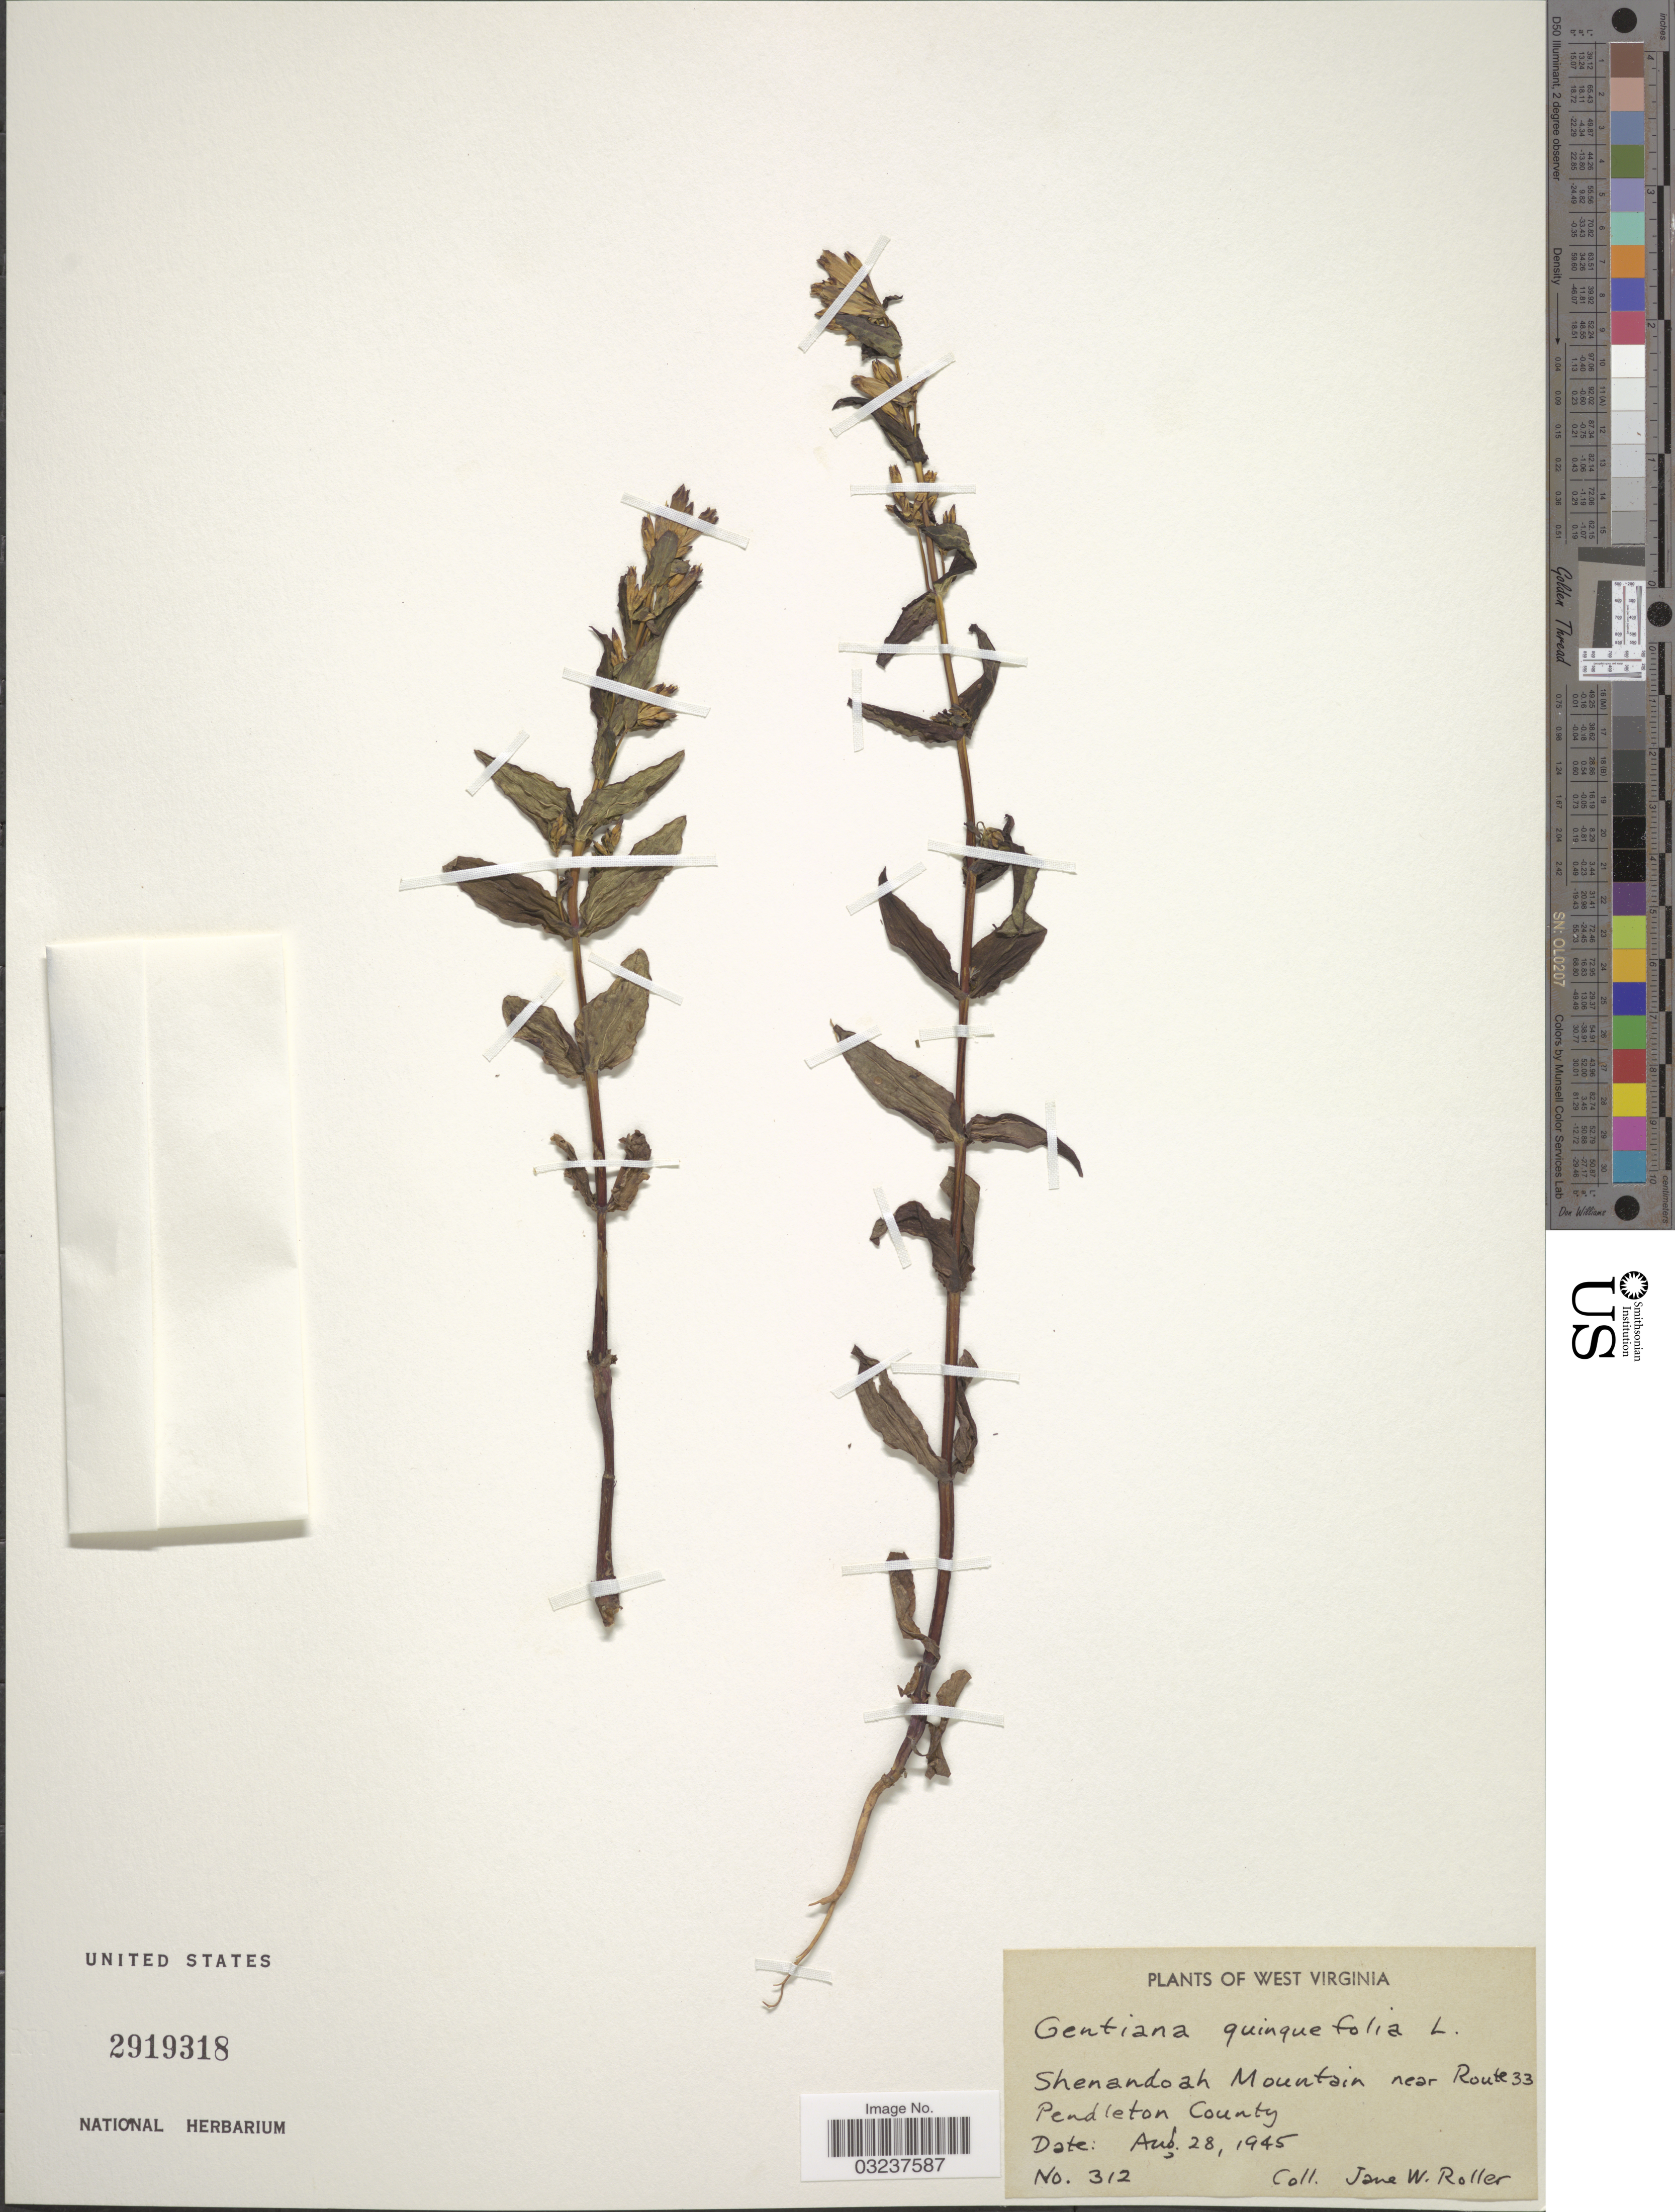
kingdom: Plantae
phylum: Tracheophyta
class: Magnoliopsida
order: Gentianales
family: Gentianaceae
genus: Gentianella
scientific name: Gentianella quinquefolia subsp. quinquefolia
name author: (L.) Small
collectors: J. W. Roller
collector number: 312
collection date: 1945-08-28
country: United States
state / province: West Virginia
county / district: Pendleton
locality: Shenandoah Mountain near Route 33, Pendleton County.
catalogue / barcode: US 2919318